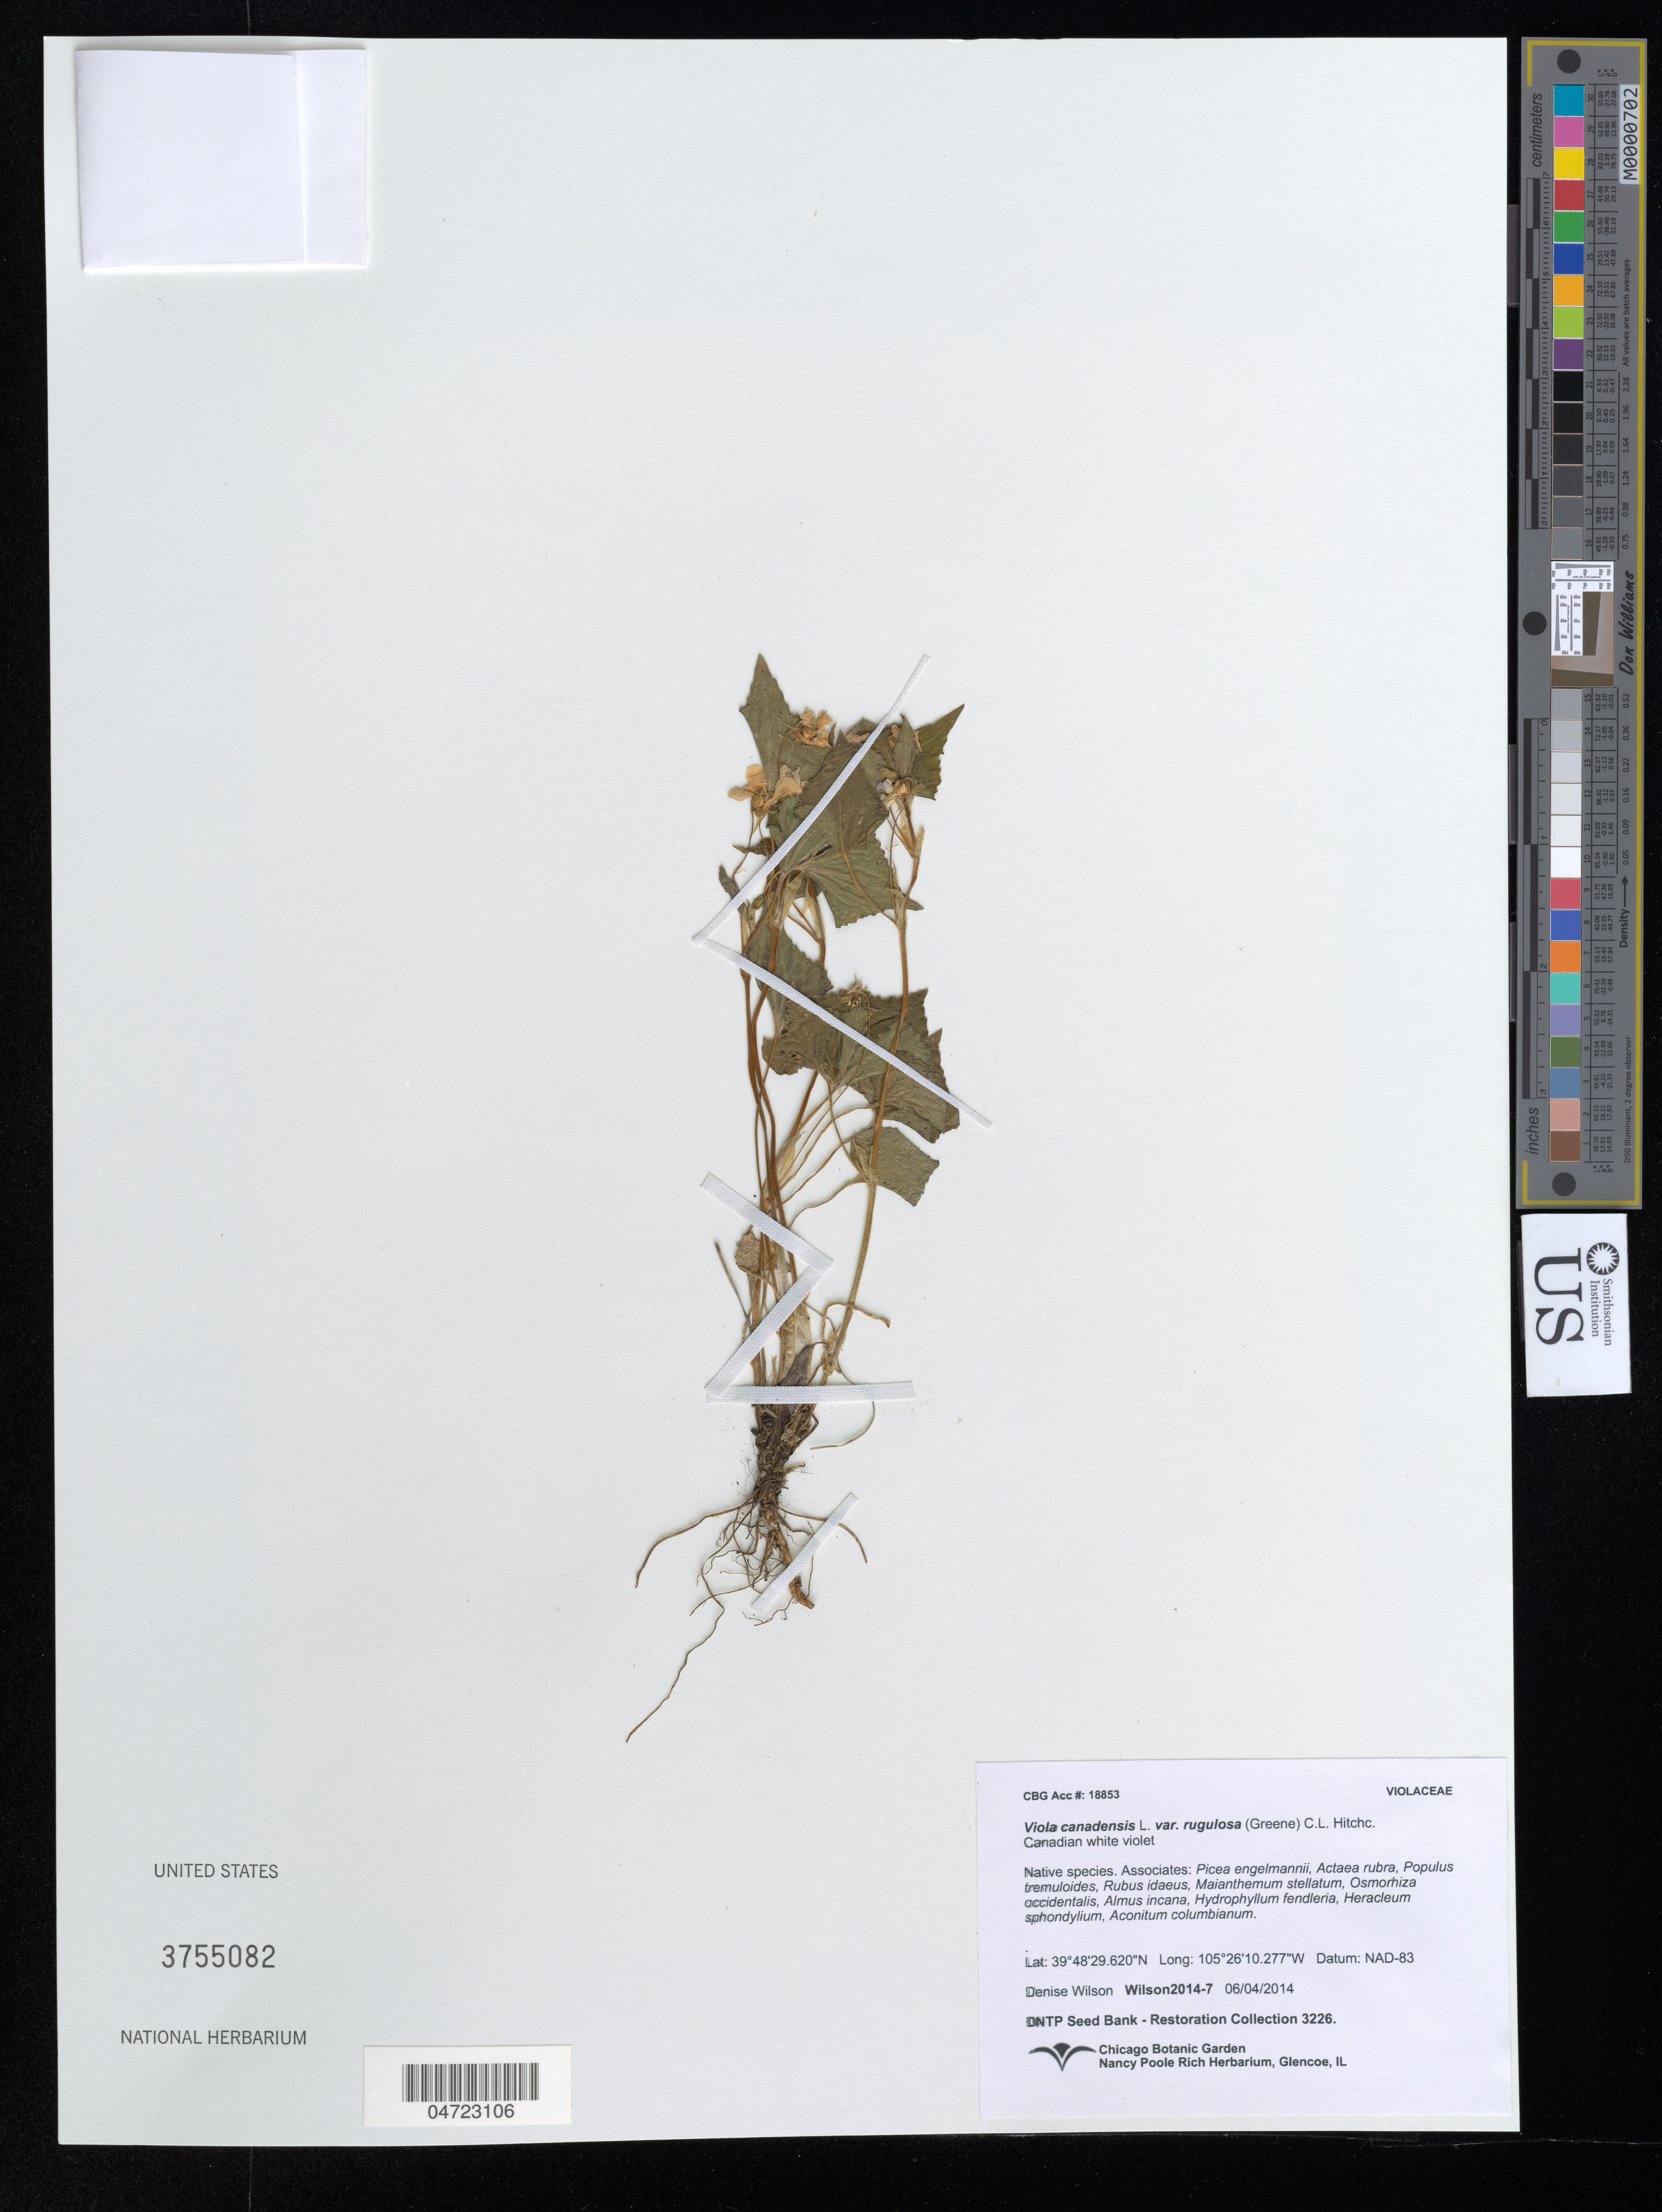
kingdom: Plantae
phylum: Tracheophyta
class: Magnoliopsida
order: Malpighiales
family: Violaceae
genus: Viola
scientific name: Viola canadensis var. rugulosa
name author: (Greene) C.L. Hitchc.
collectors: D. Wilson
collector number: Wilson2014-7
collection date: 2014-06-04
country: United States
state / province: Colorado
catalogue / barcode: US 3755082